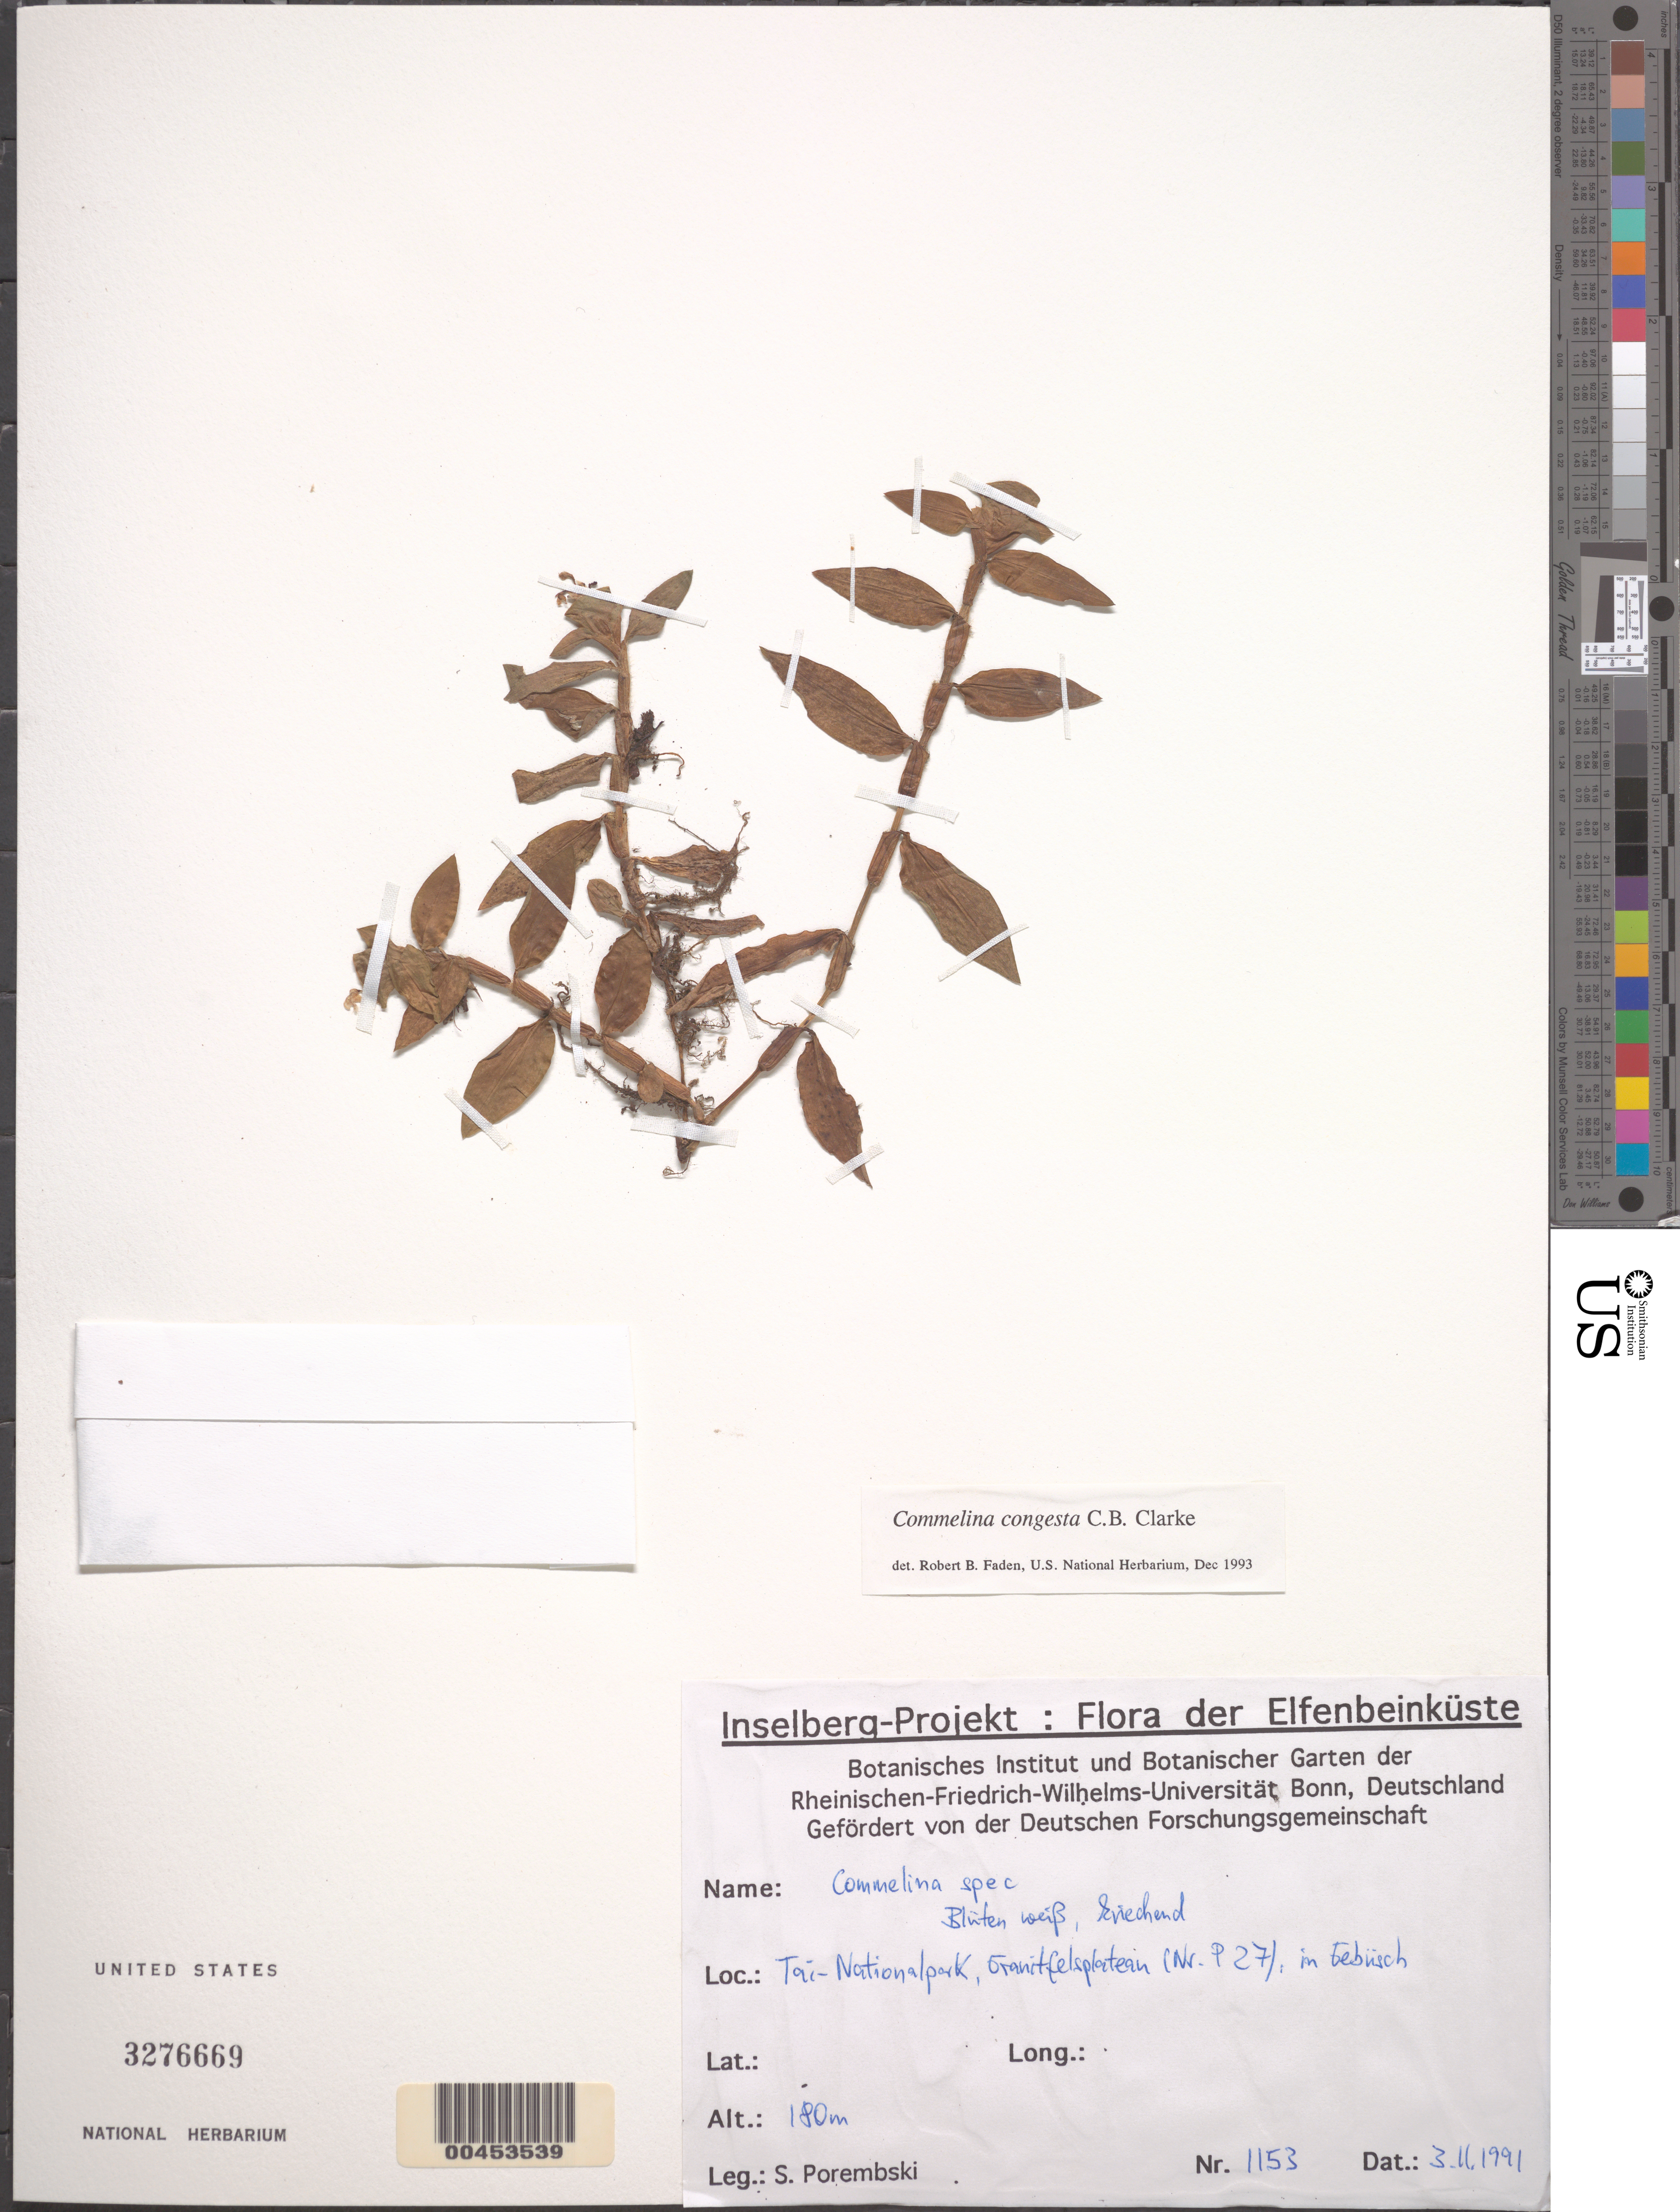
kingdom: Plantae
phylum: Tracheophyta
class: Liliopsida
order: Commelinales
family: Commelinaceae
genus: Commelina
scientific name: Commelina congesta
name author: C.B. Clarke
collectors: S. Porembski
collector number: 1153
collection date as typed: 03 Nov 1991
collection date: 1991-11-03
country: Ivory Coast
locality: Tai National Park, (nr. p27)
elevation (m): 180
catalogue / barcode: US 3276669